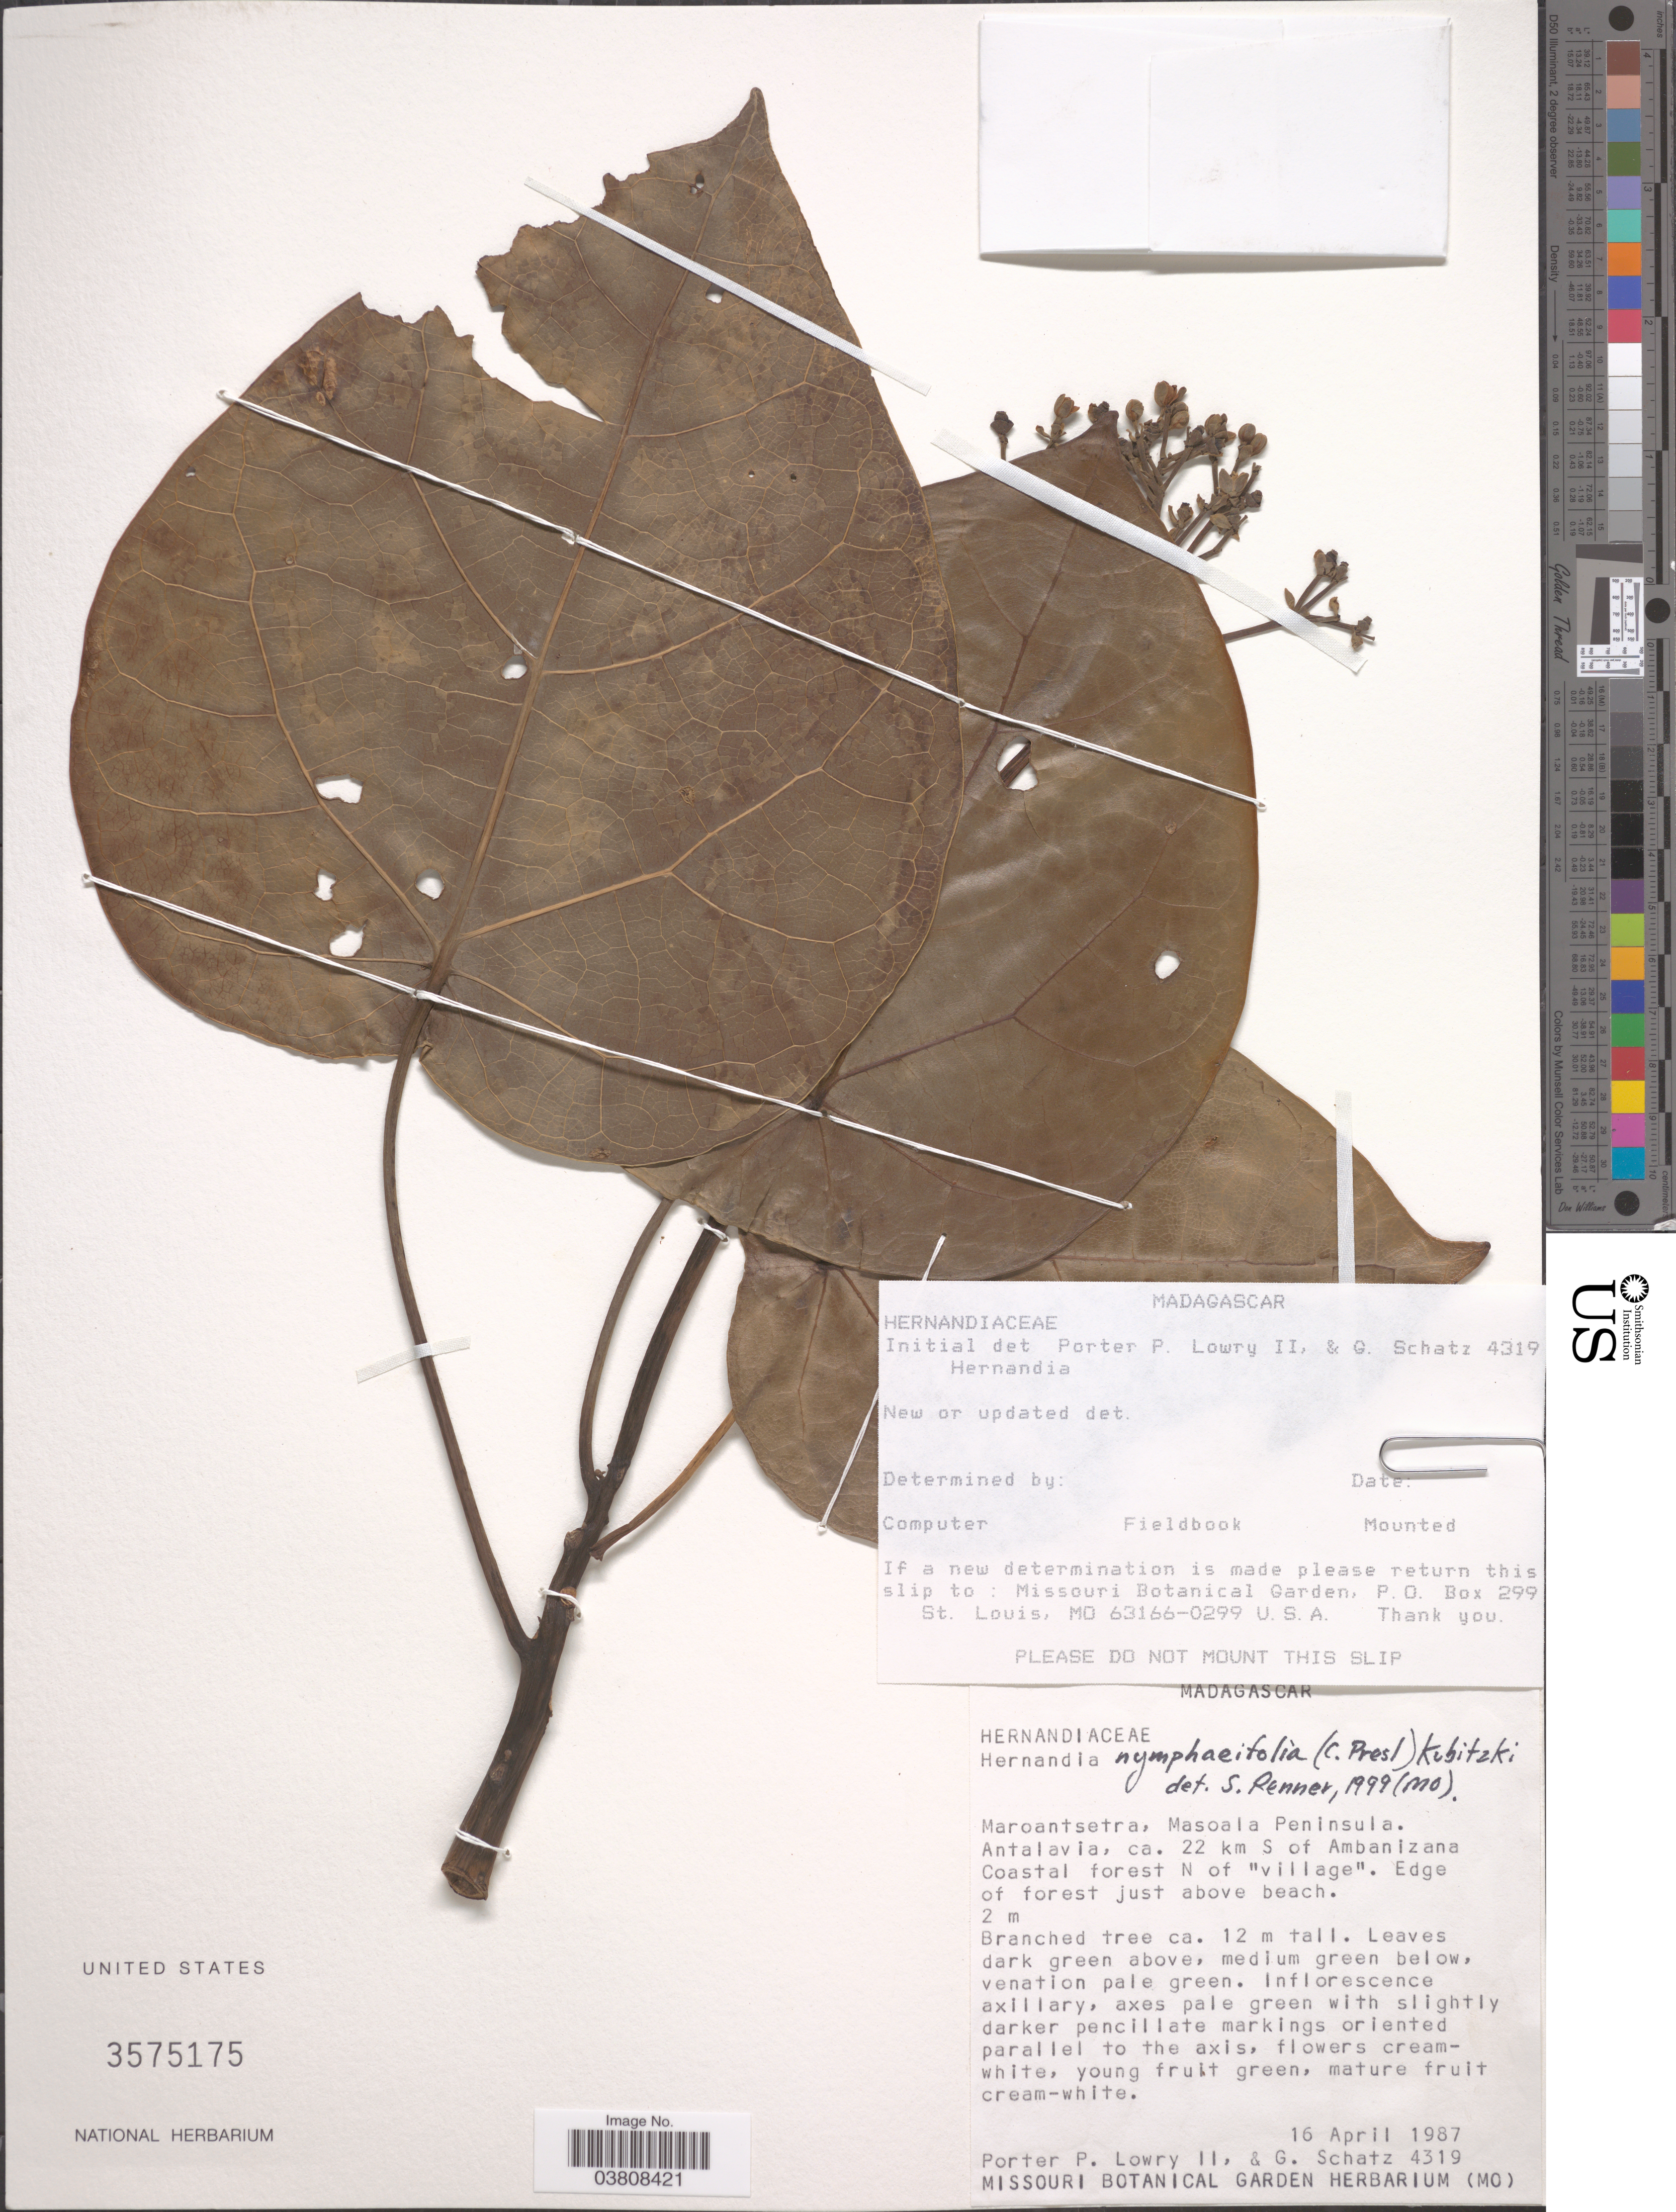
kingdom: Plantae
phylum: Tracheophyta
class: Magnoliopsida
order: Laurales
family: Hernandiaceae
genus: Hernandia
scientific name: Hernandia nymphaeifolia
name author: (C. Presl) Kubitzki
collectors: P. P. Lowry & G. C. Schatz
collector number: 4319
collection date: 1987-04-16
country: Madagascar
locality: Maroantsetra, Masoala Peninsula. Antalavia, ca. 22 km S of Ambanizana Coastal forest N of 'village'. Edge of forest just above beach.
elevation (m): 2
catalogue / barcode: US 3575175